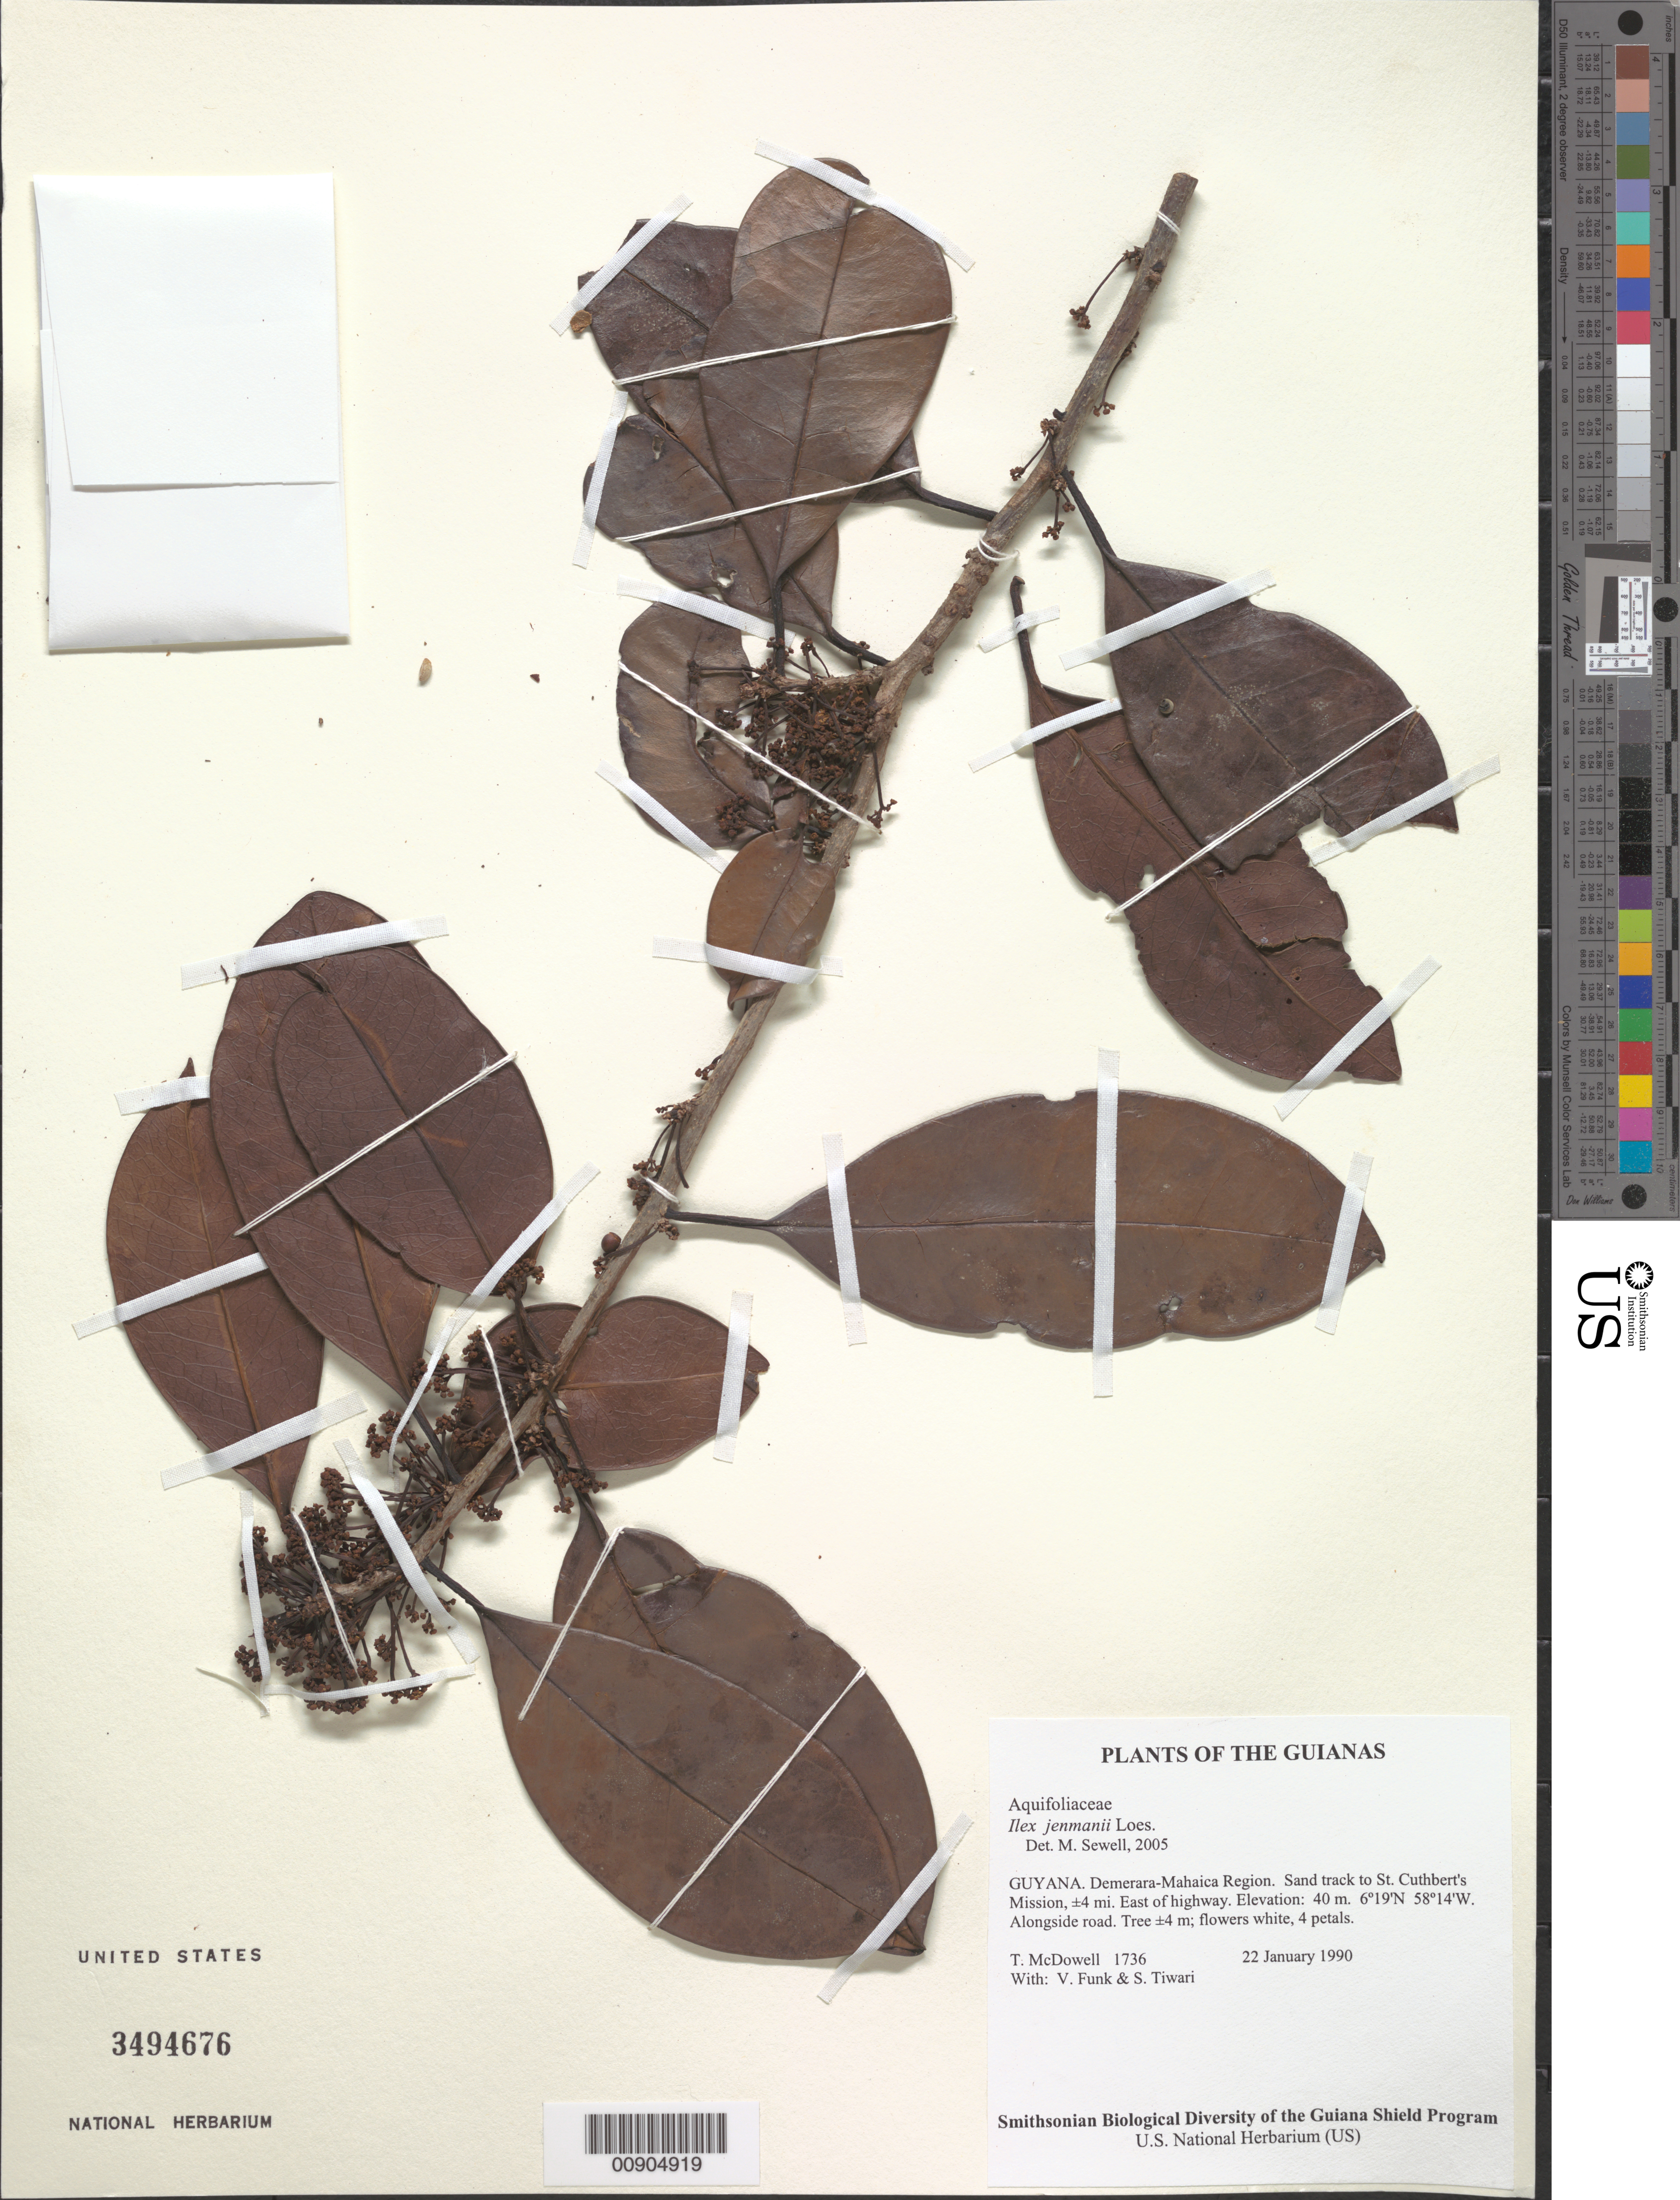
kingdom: Plantae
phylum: Tracheophyta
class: Magnoliopsida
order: Aquifoliales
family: Aquifoliaceae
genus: Ilex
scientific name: Ilex jenmanii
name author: Loes.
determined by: Sewell, M.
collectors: T. McDowell, V. Funk & S. Tiwari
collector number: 1736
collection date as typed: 22 January 1990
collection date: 1990-01-22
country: Guyana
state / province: Demerara-Mahaica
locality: Sand track to St. Cuthbert's Mission, ±4 mi. East of highway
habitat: Alongside road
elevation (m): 40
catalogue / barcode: US 3494676